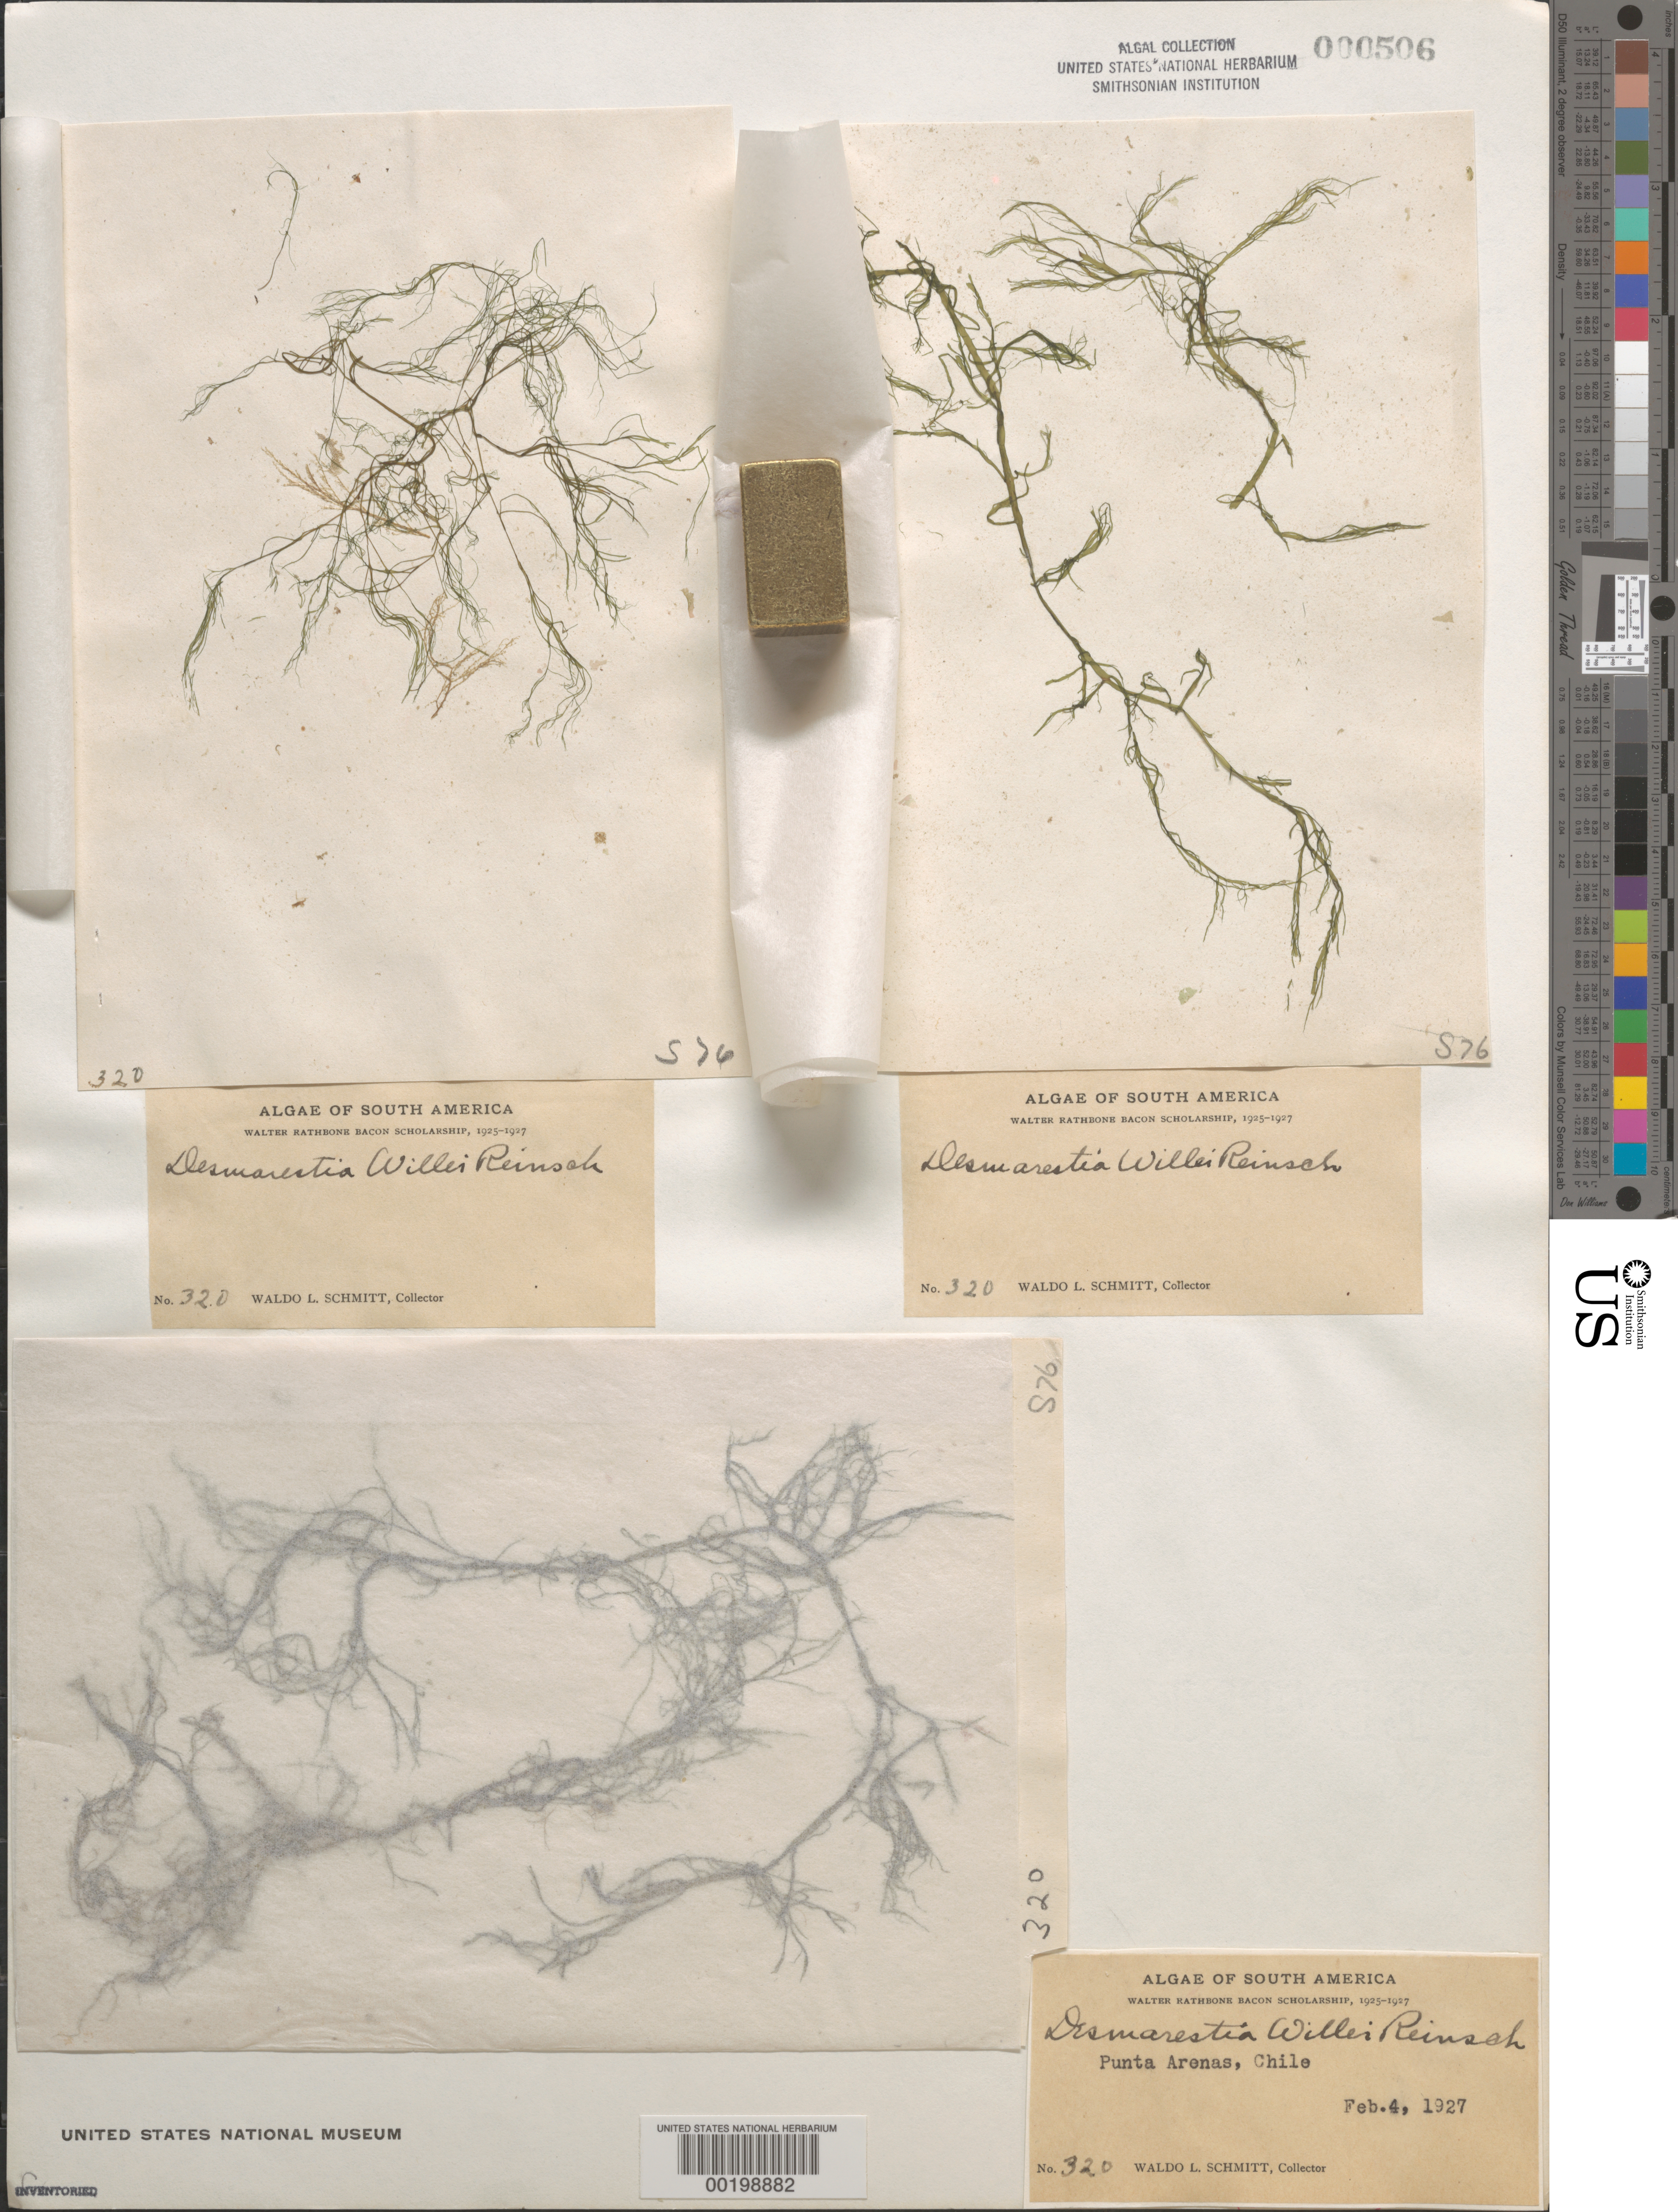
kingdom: Chromista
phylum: Ochrophyta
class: Phaeophyceae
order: Desmarestiales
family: Desmarestiaceae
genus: Desmarestia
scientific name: Desmarestia willei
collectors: W. L. Schmitt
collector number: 320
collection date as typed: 04 Feb 1927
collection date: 1927-02-04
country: Chile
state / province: Magallanes y de la Antártica Chilena (XII)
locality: Punta Arenas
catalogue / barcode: US 506